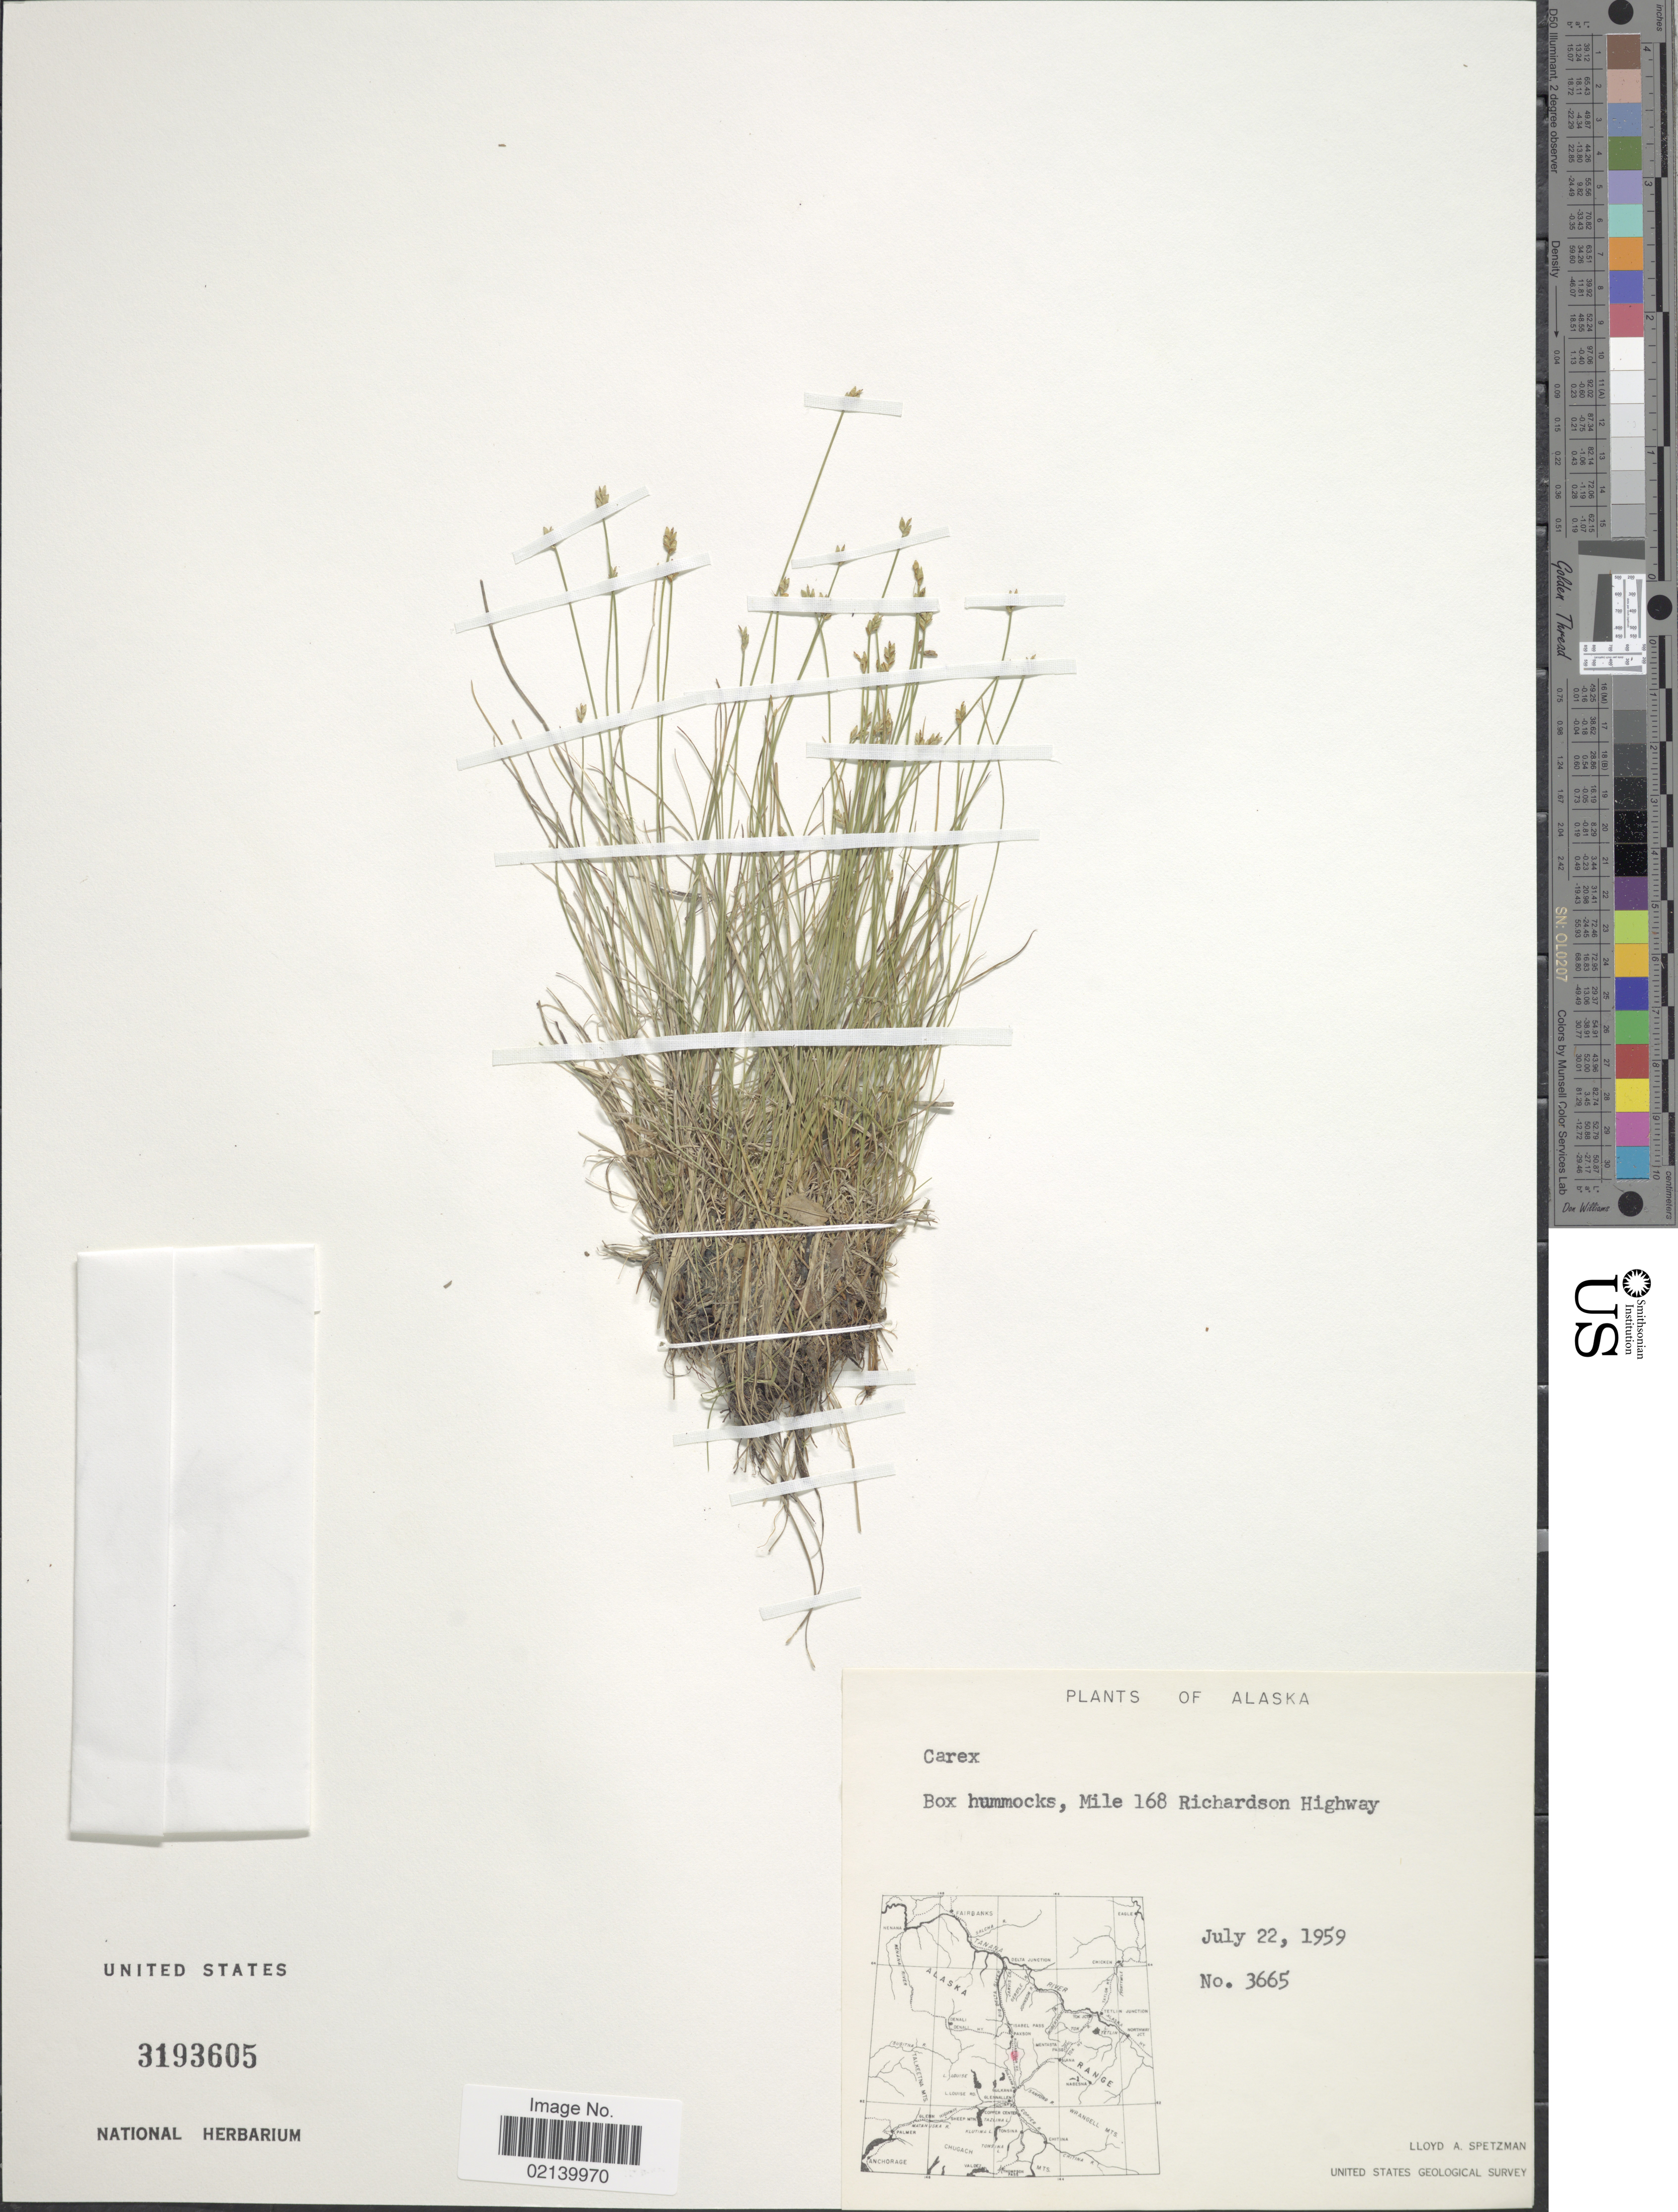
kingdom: Plantae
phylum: Tracheophyta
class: Liliopsida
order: Poales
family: Cyperaceae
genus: Carex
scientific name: Carex sp.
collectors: L. Spetzman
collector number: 3665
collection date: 1959-07-22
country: United States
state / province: Alaska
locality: Box hummock, Mile 168 Richardson Highway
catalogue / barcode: US 3193605